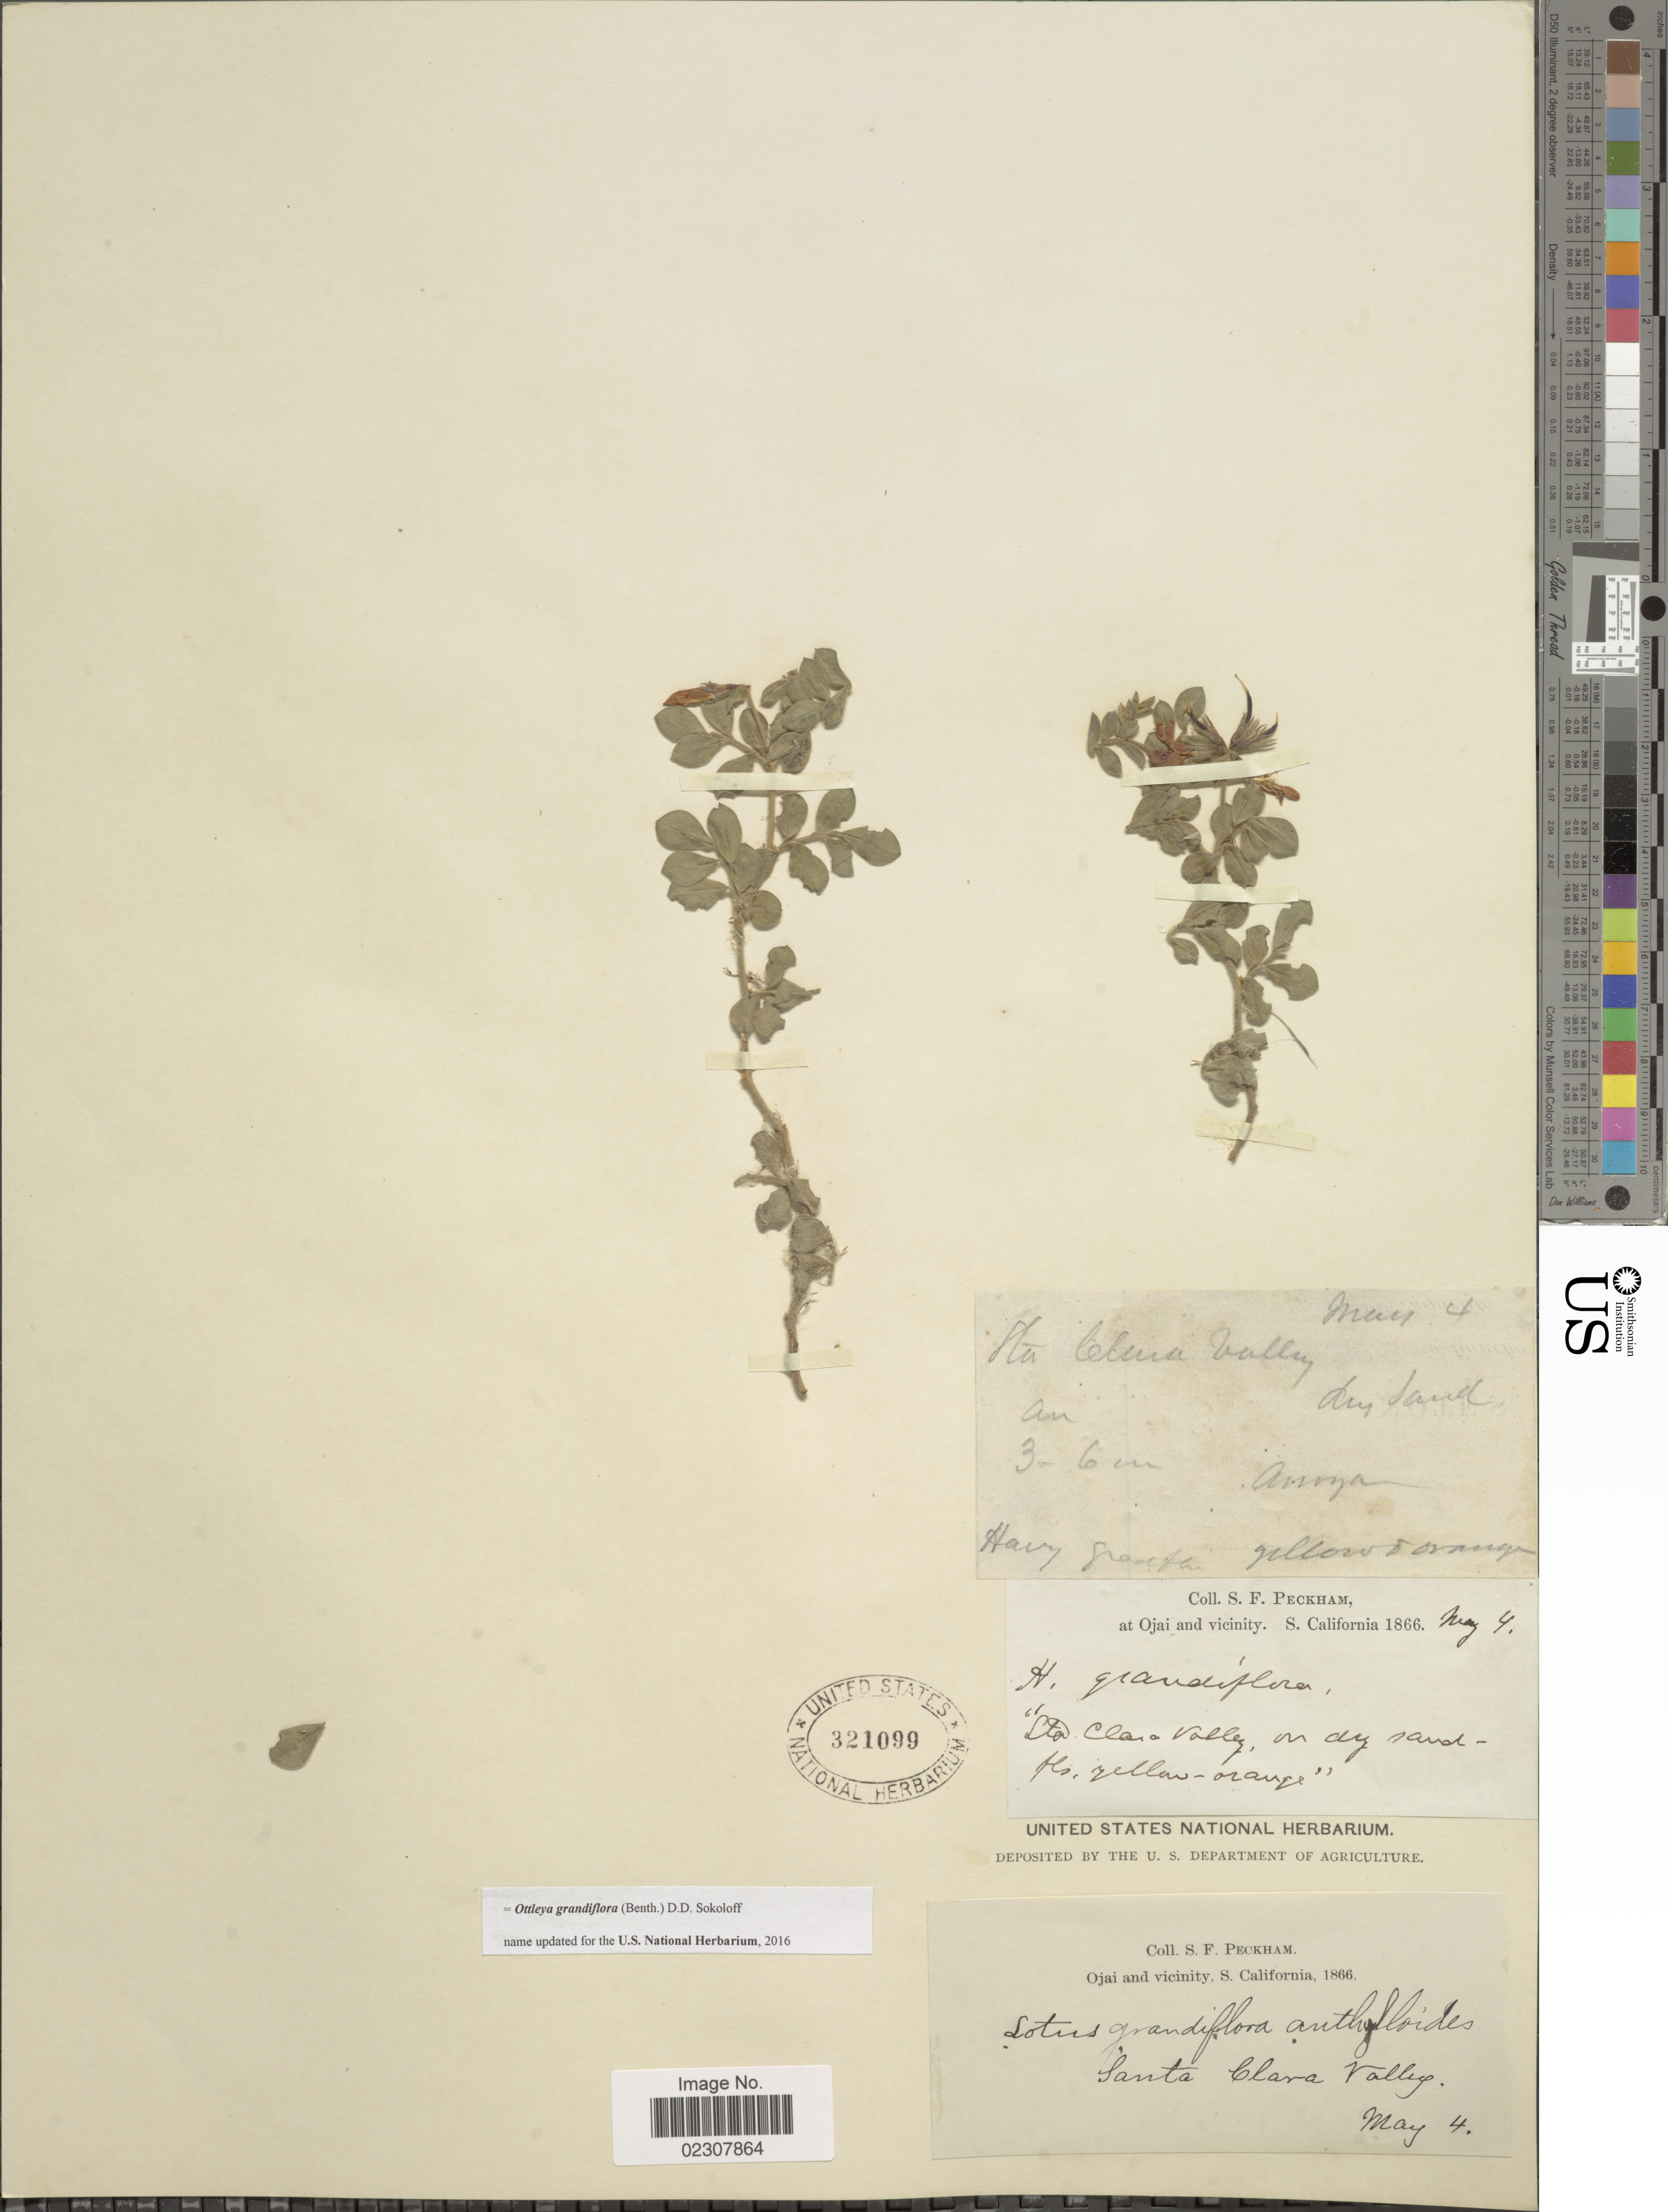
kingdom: Plantae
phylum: Tracheophyta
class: Magnoliopsida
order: Fabales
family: Fabaceae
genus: Ottleya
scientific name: Ottleya grandiflora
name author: (Benth.) D.D. Sokoloff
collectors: S. Peckham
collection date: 1866-05-04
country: United States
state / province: California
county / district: Ventura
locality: Ojai and vicinity, S. California, Santa Clara Valley, arroya.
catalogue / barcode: US 321099